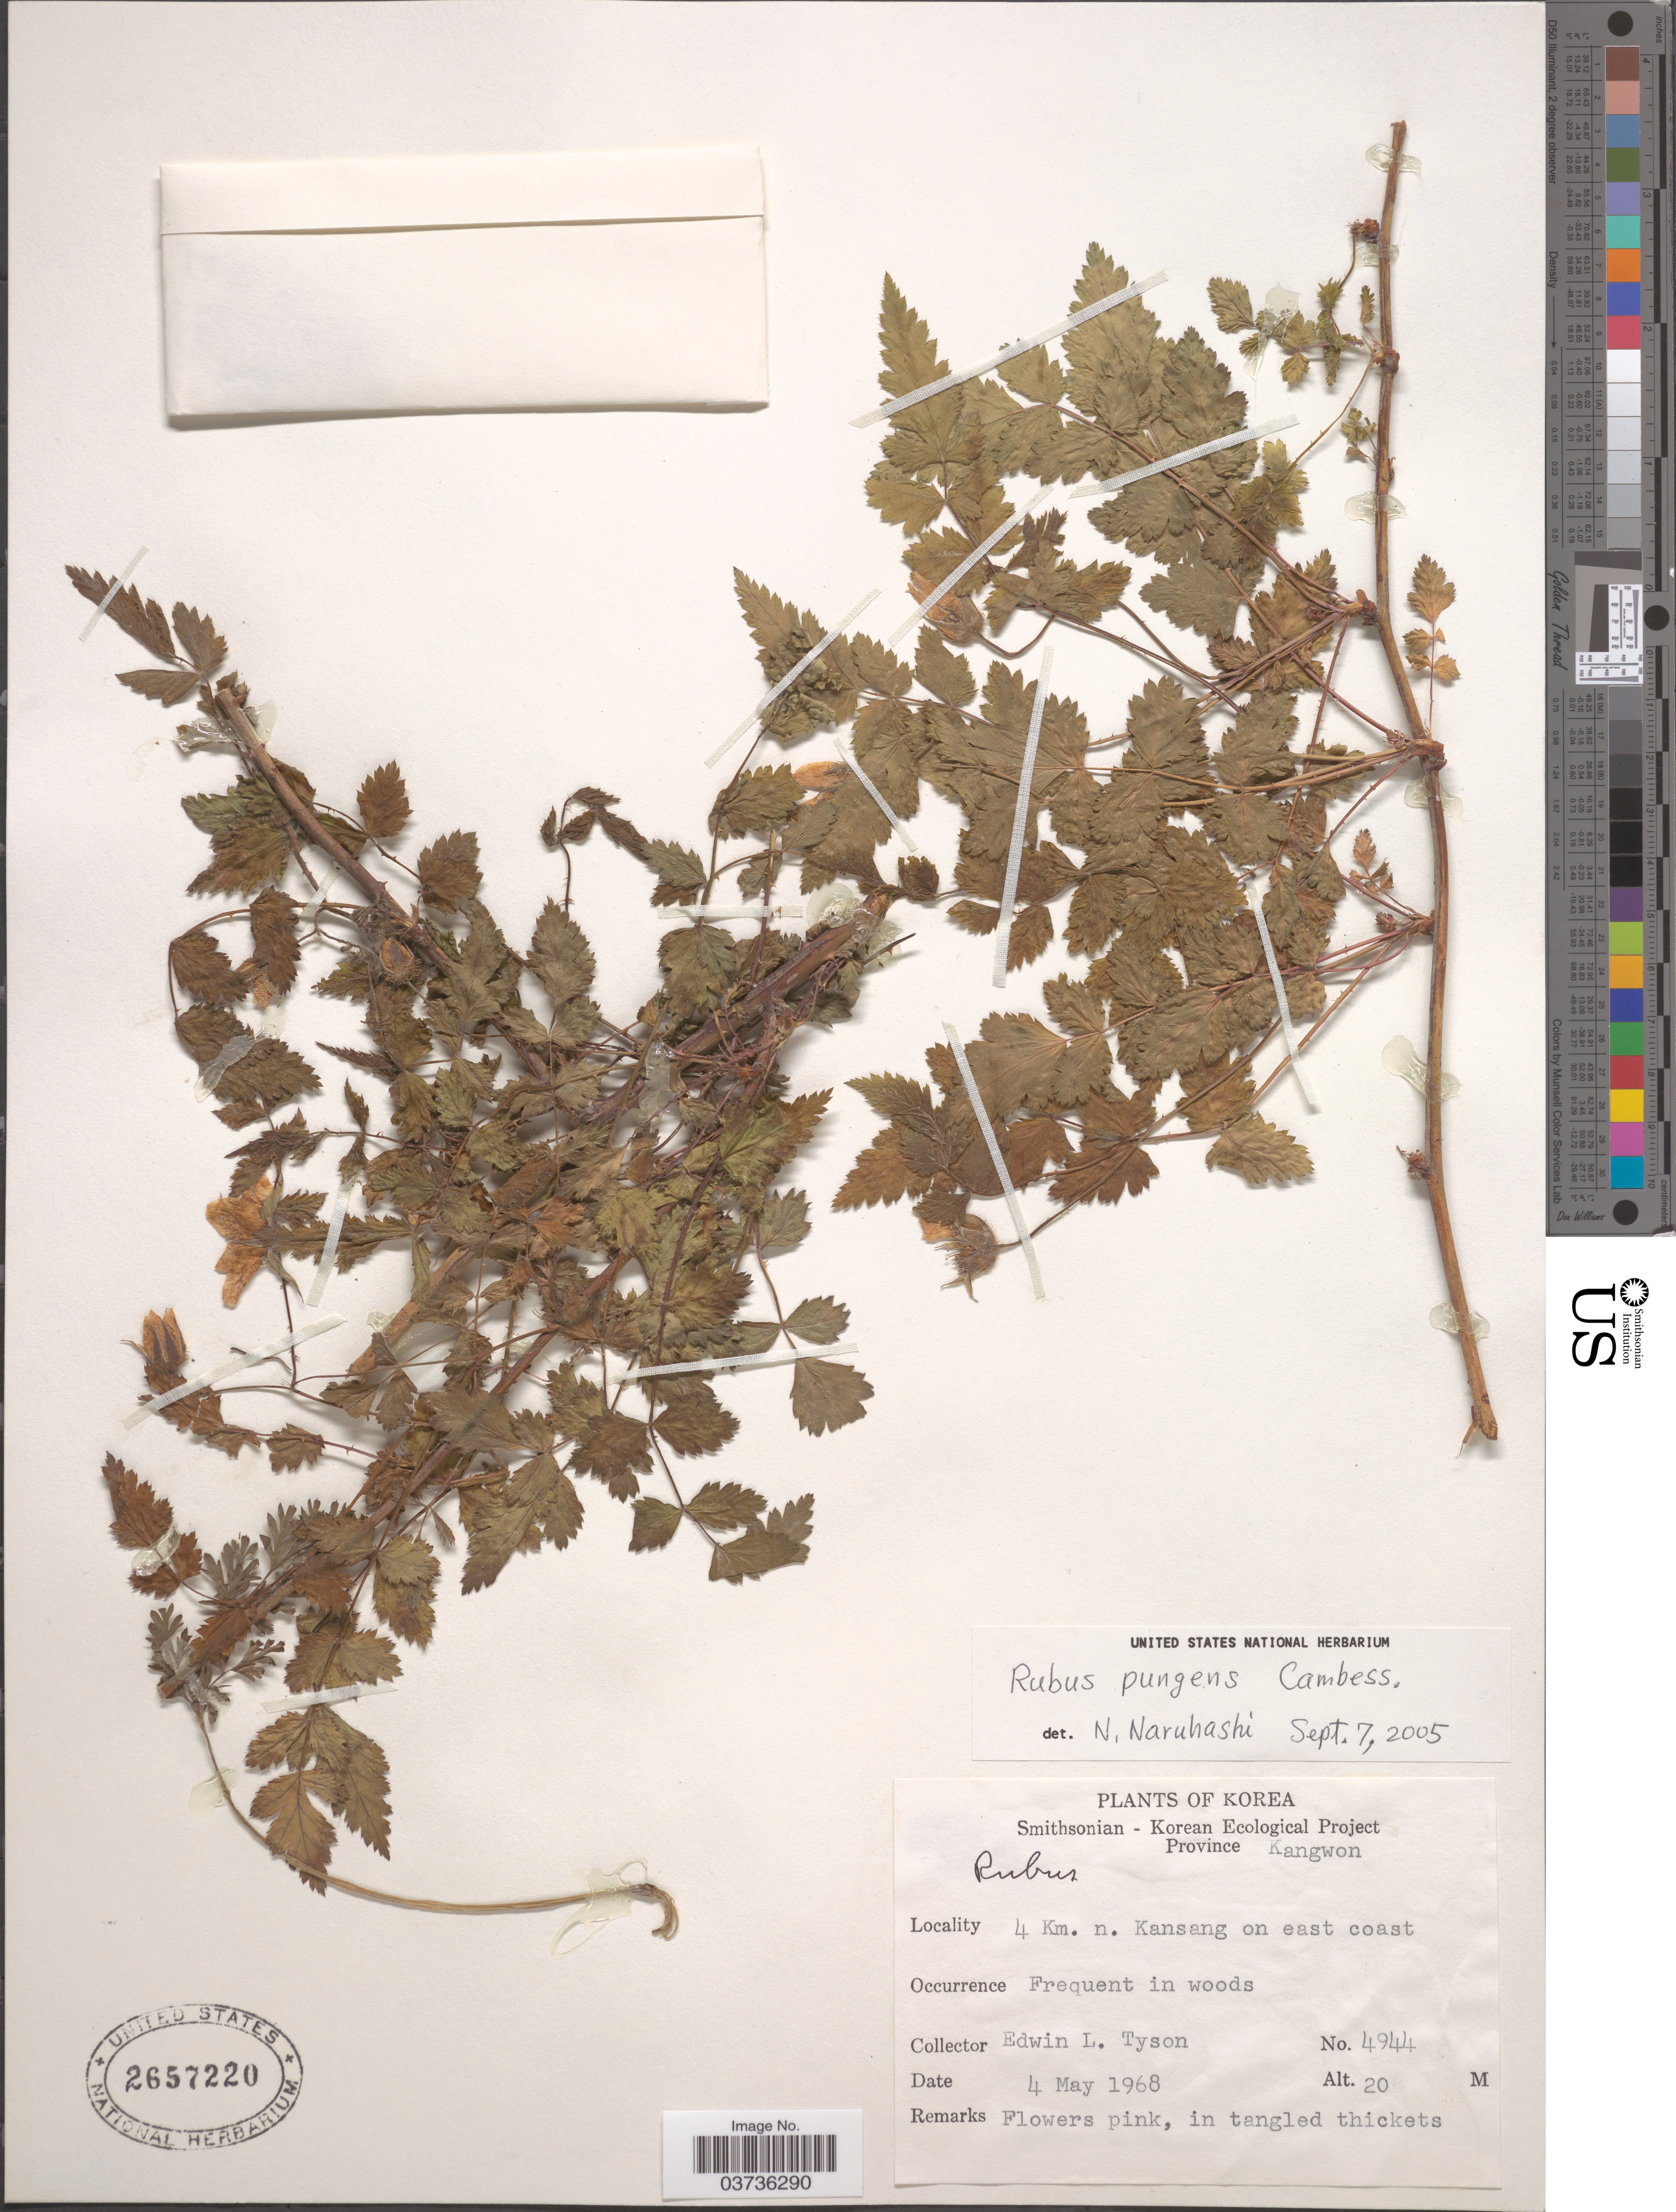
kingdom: Plantae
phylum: Tracheophyta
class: Magnoliopsida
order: Rosales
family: Rosaceae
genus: Rubus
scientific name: Rubus pungens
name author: Cambess.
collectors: E. L. Tyson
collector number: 4944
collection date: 1968-05-04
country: North Korea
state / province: Kangwon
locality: Korea. 4 Km. n. Kansang on east coast.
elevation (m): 20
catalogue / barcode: US 2657220